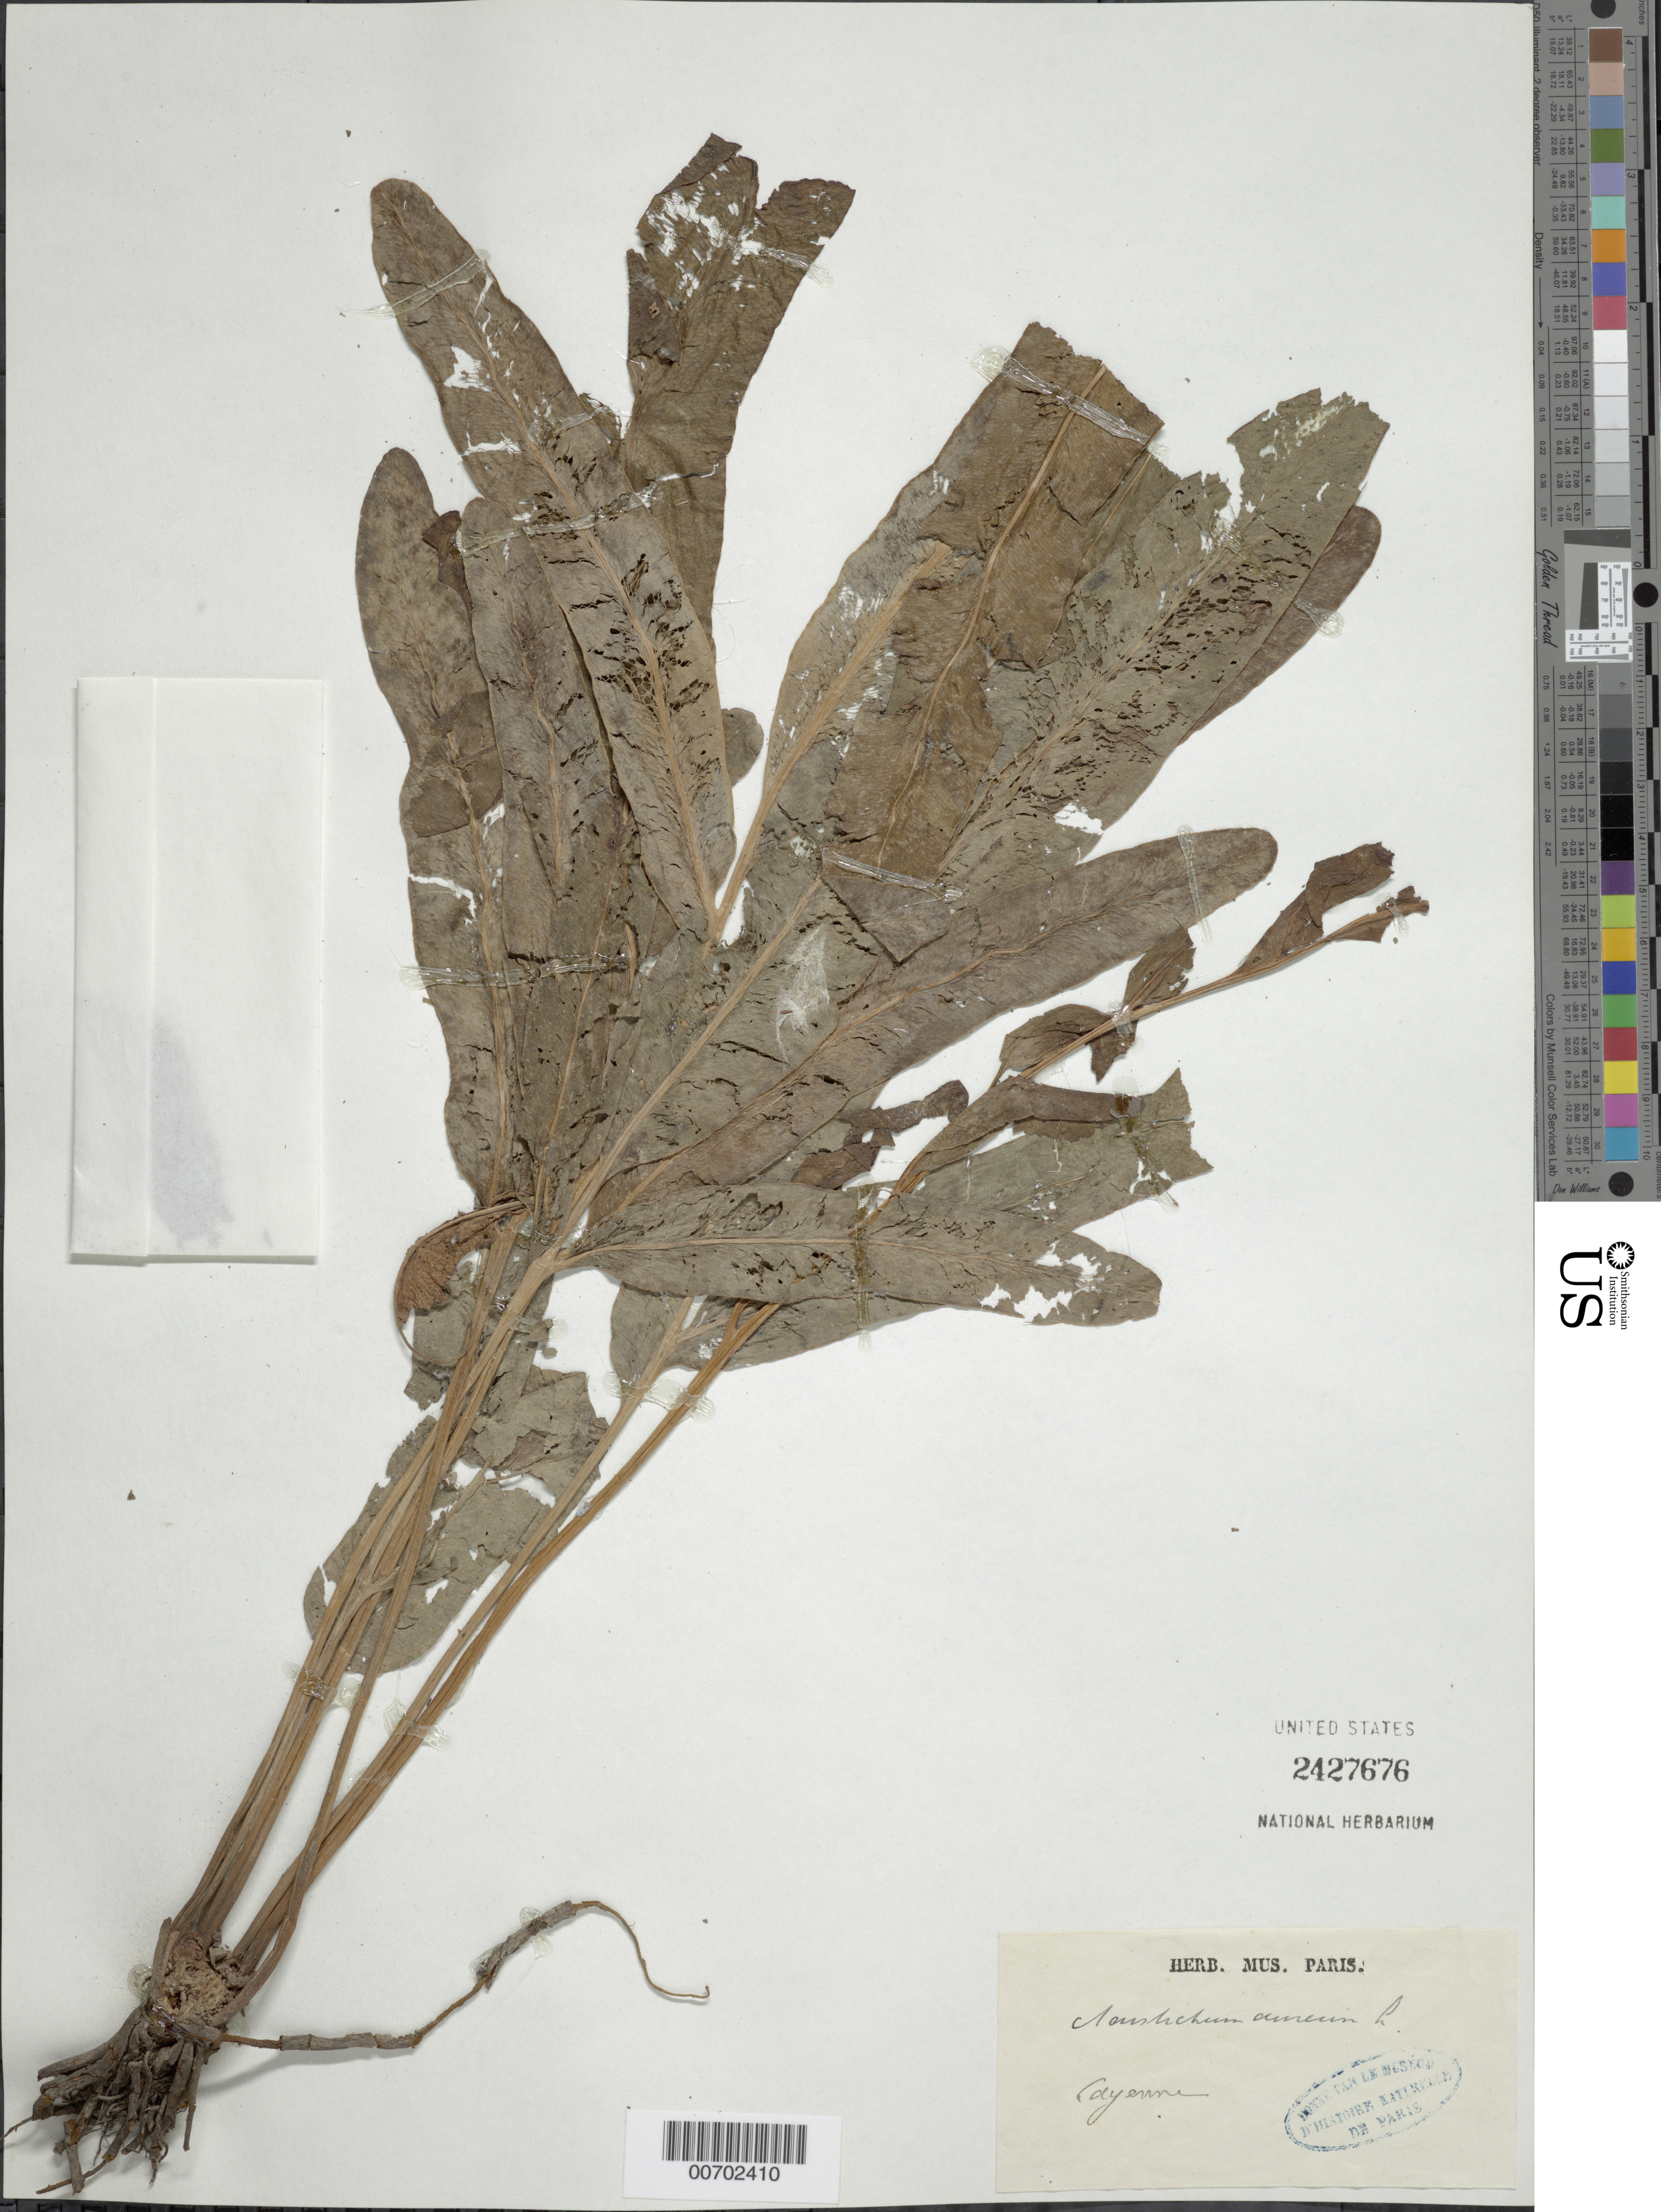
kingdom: Plantae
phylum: Tracheophyta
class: Polypodiopsida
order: Polypodiales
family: Pteridaceae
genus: Acrostichum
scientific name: Acrostichum aureum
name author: L.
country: French Guiana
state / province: Cayenne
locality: Cayenne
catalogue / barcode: US 2427676